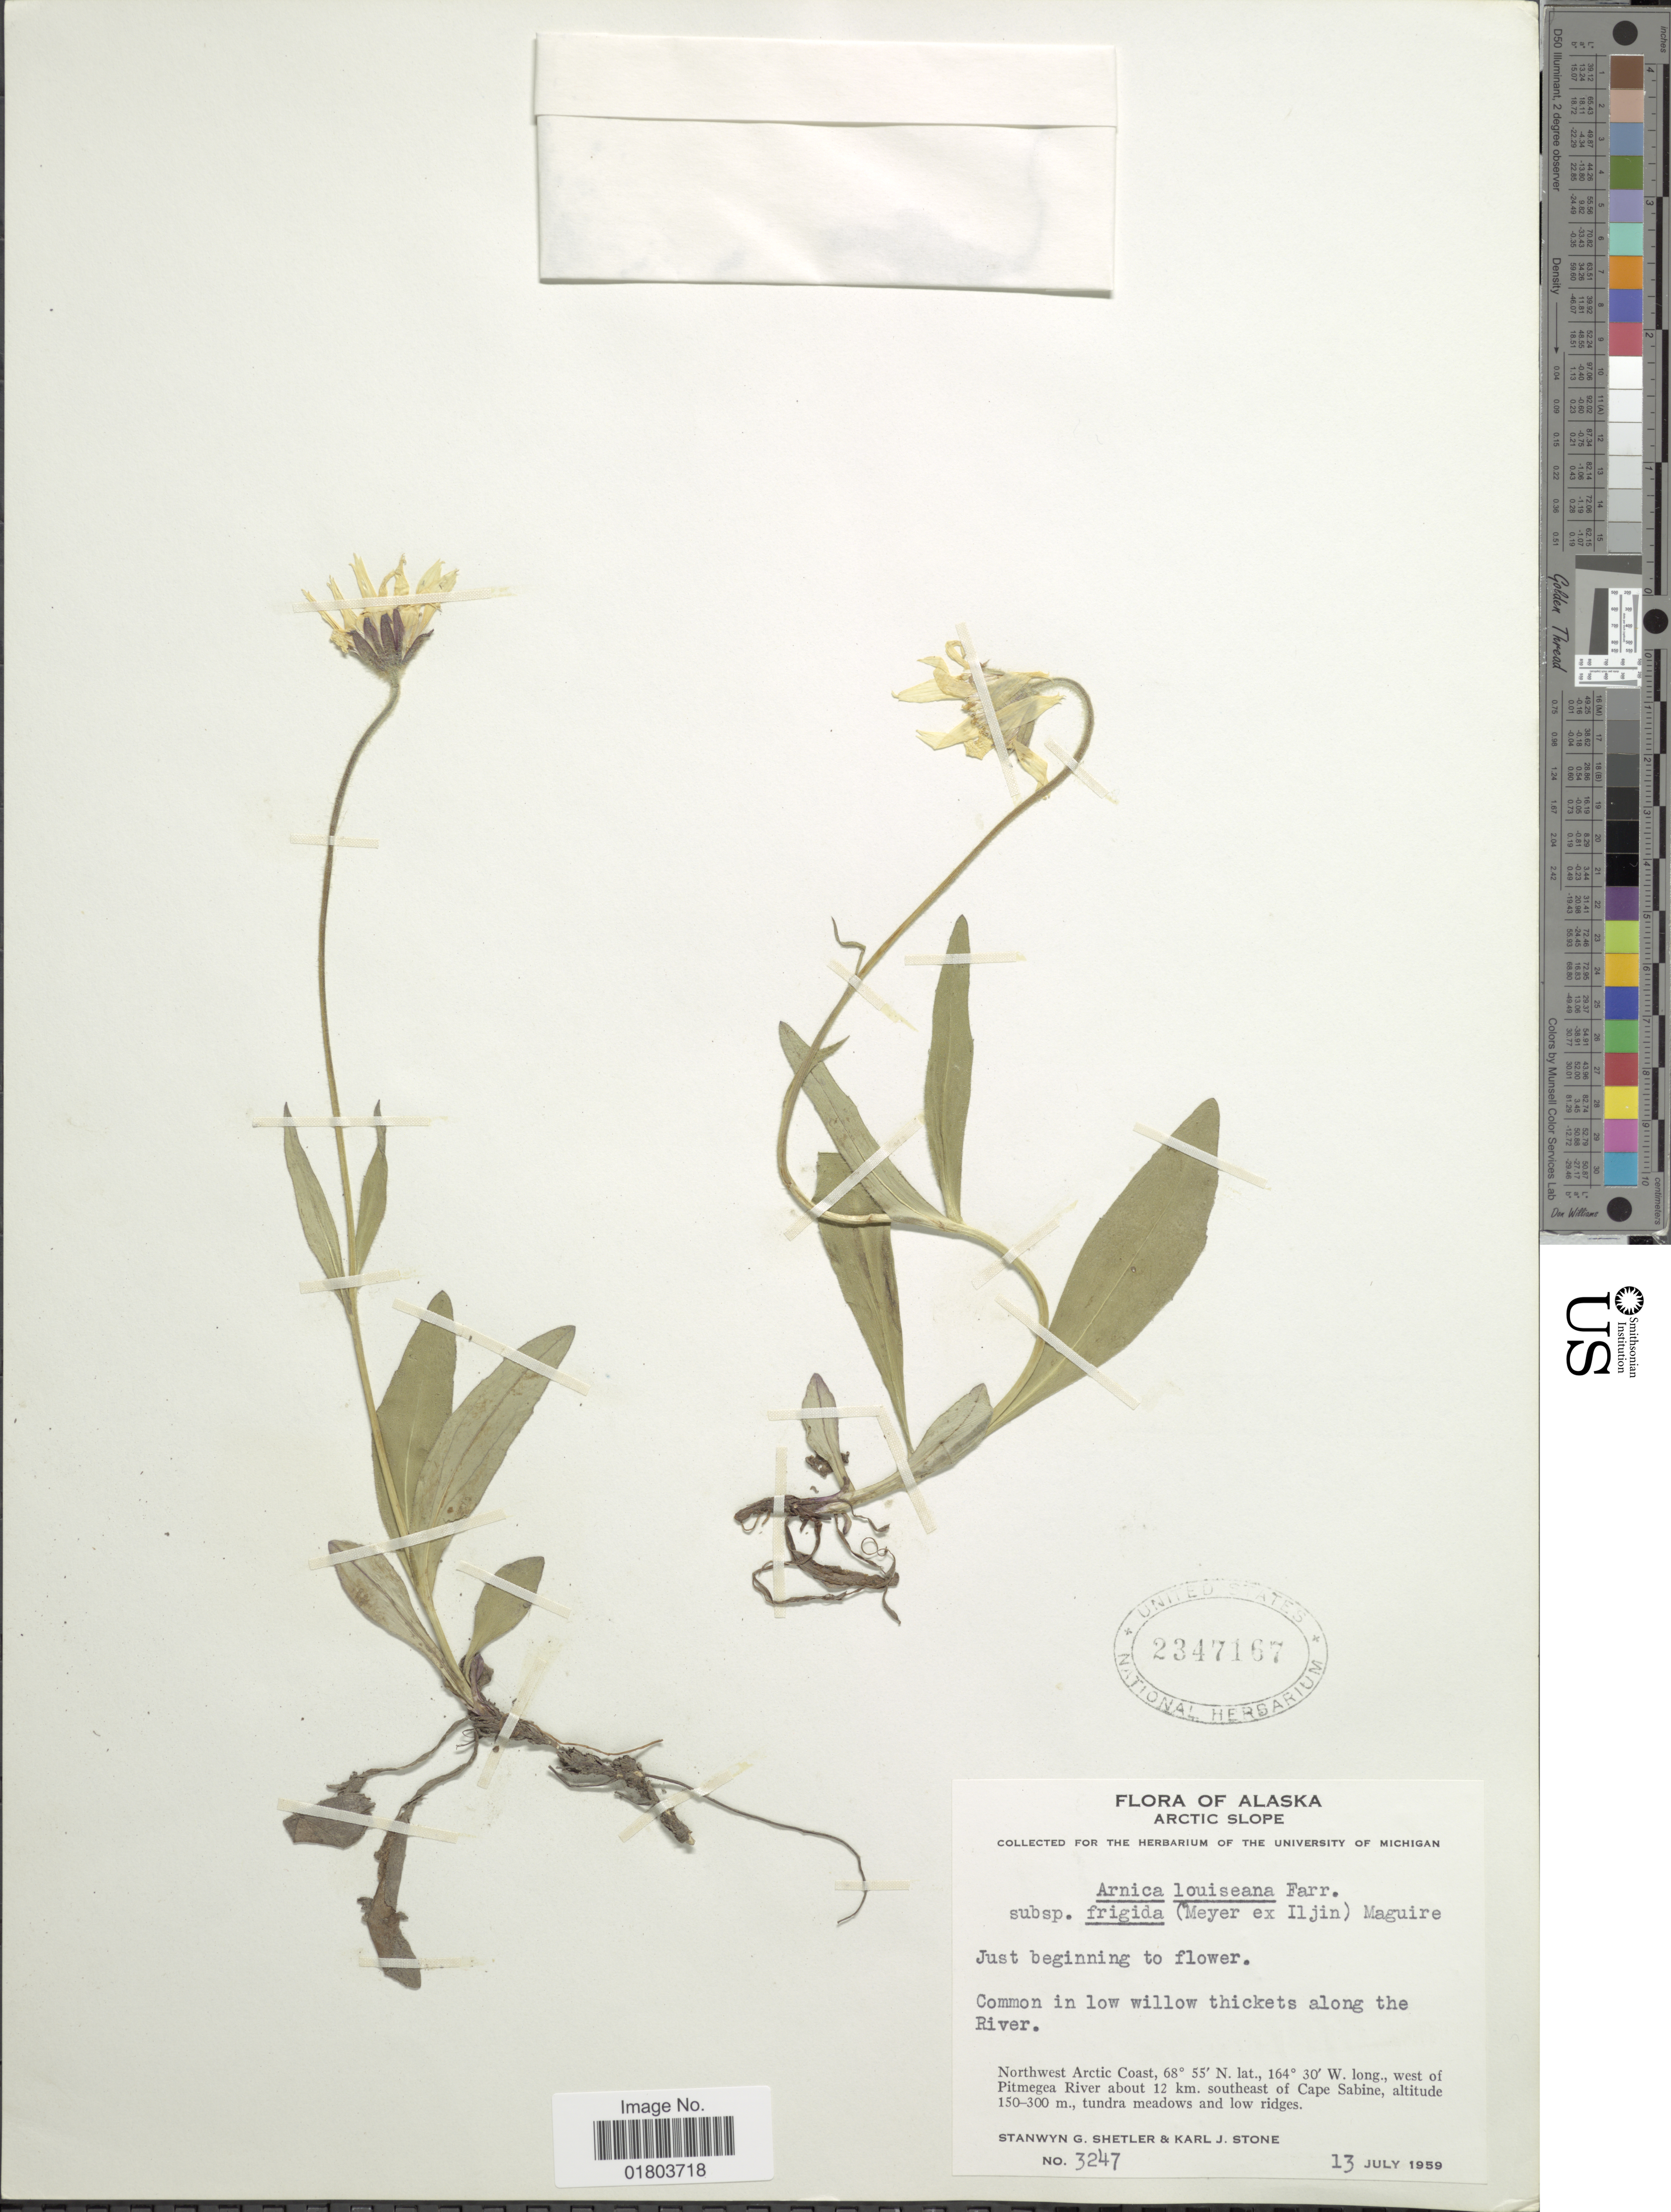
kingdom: Plantae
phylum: Tracheophyta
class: Magnoliopsida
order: Asterales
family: Asteraceae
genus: Arnica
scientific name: Arnica louiseana subsp. frigida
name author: (C.A. Mey. ex Iljin) Maguire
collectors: S. Shetler & K. J. Stone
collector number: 3247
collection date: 1959-07-13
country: United States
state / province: Alaska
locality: Arctic Slope, Common in low willow thickets along the River, Northwest Arctic Coast, west of Pitmega River about 12 km southeast of Cape Sabine, tundra meadows and low ridges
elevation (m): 150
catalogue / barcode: US 2347167